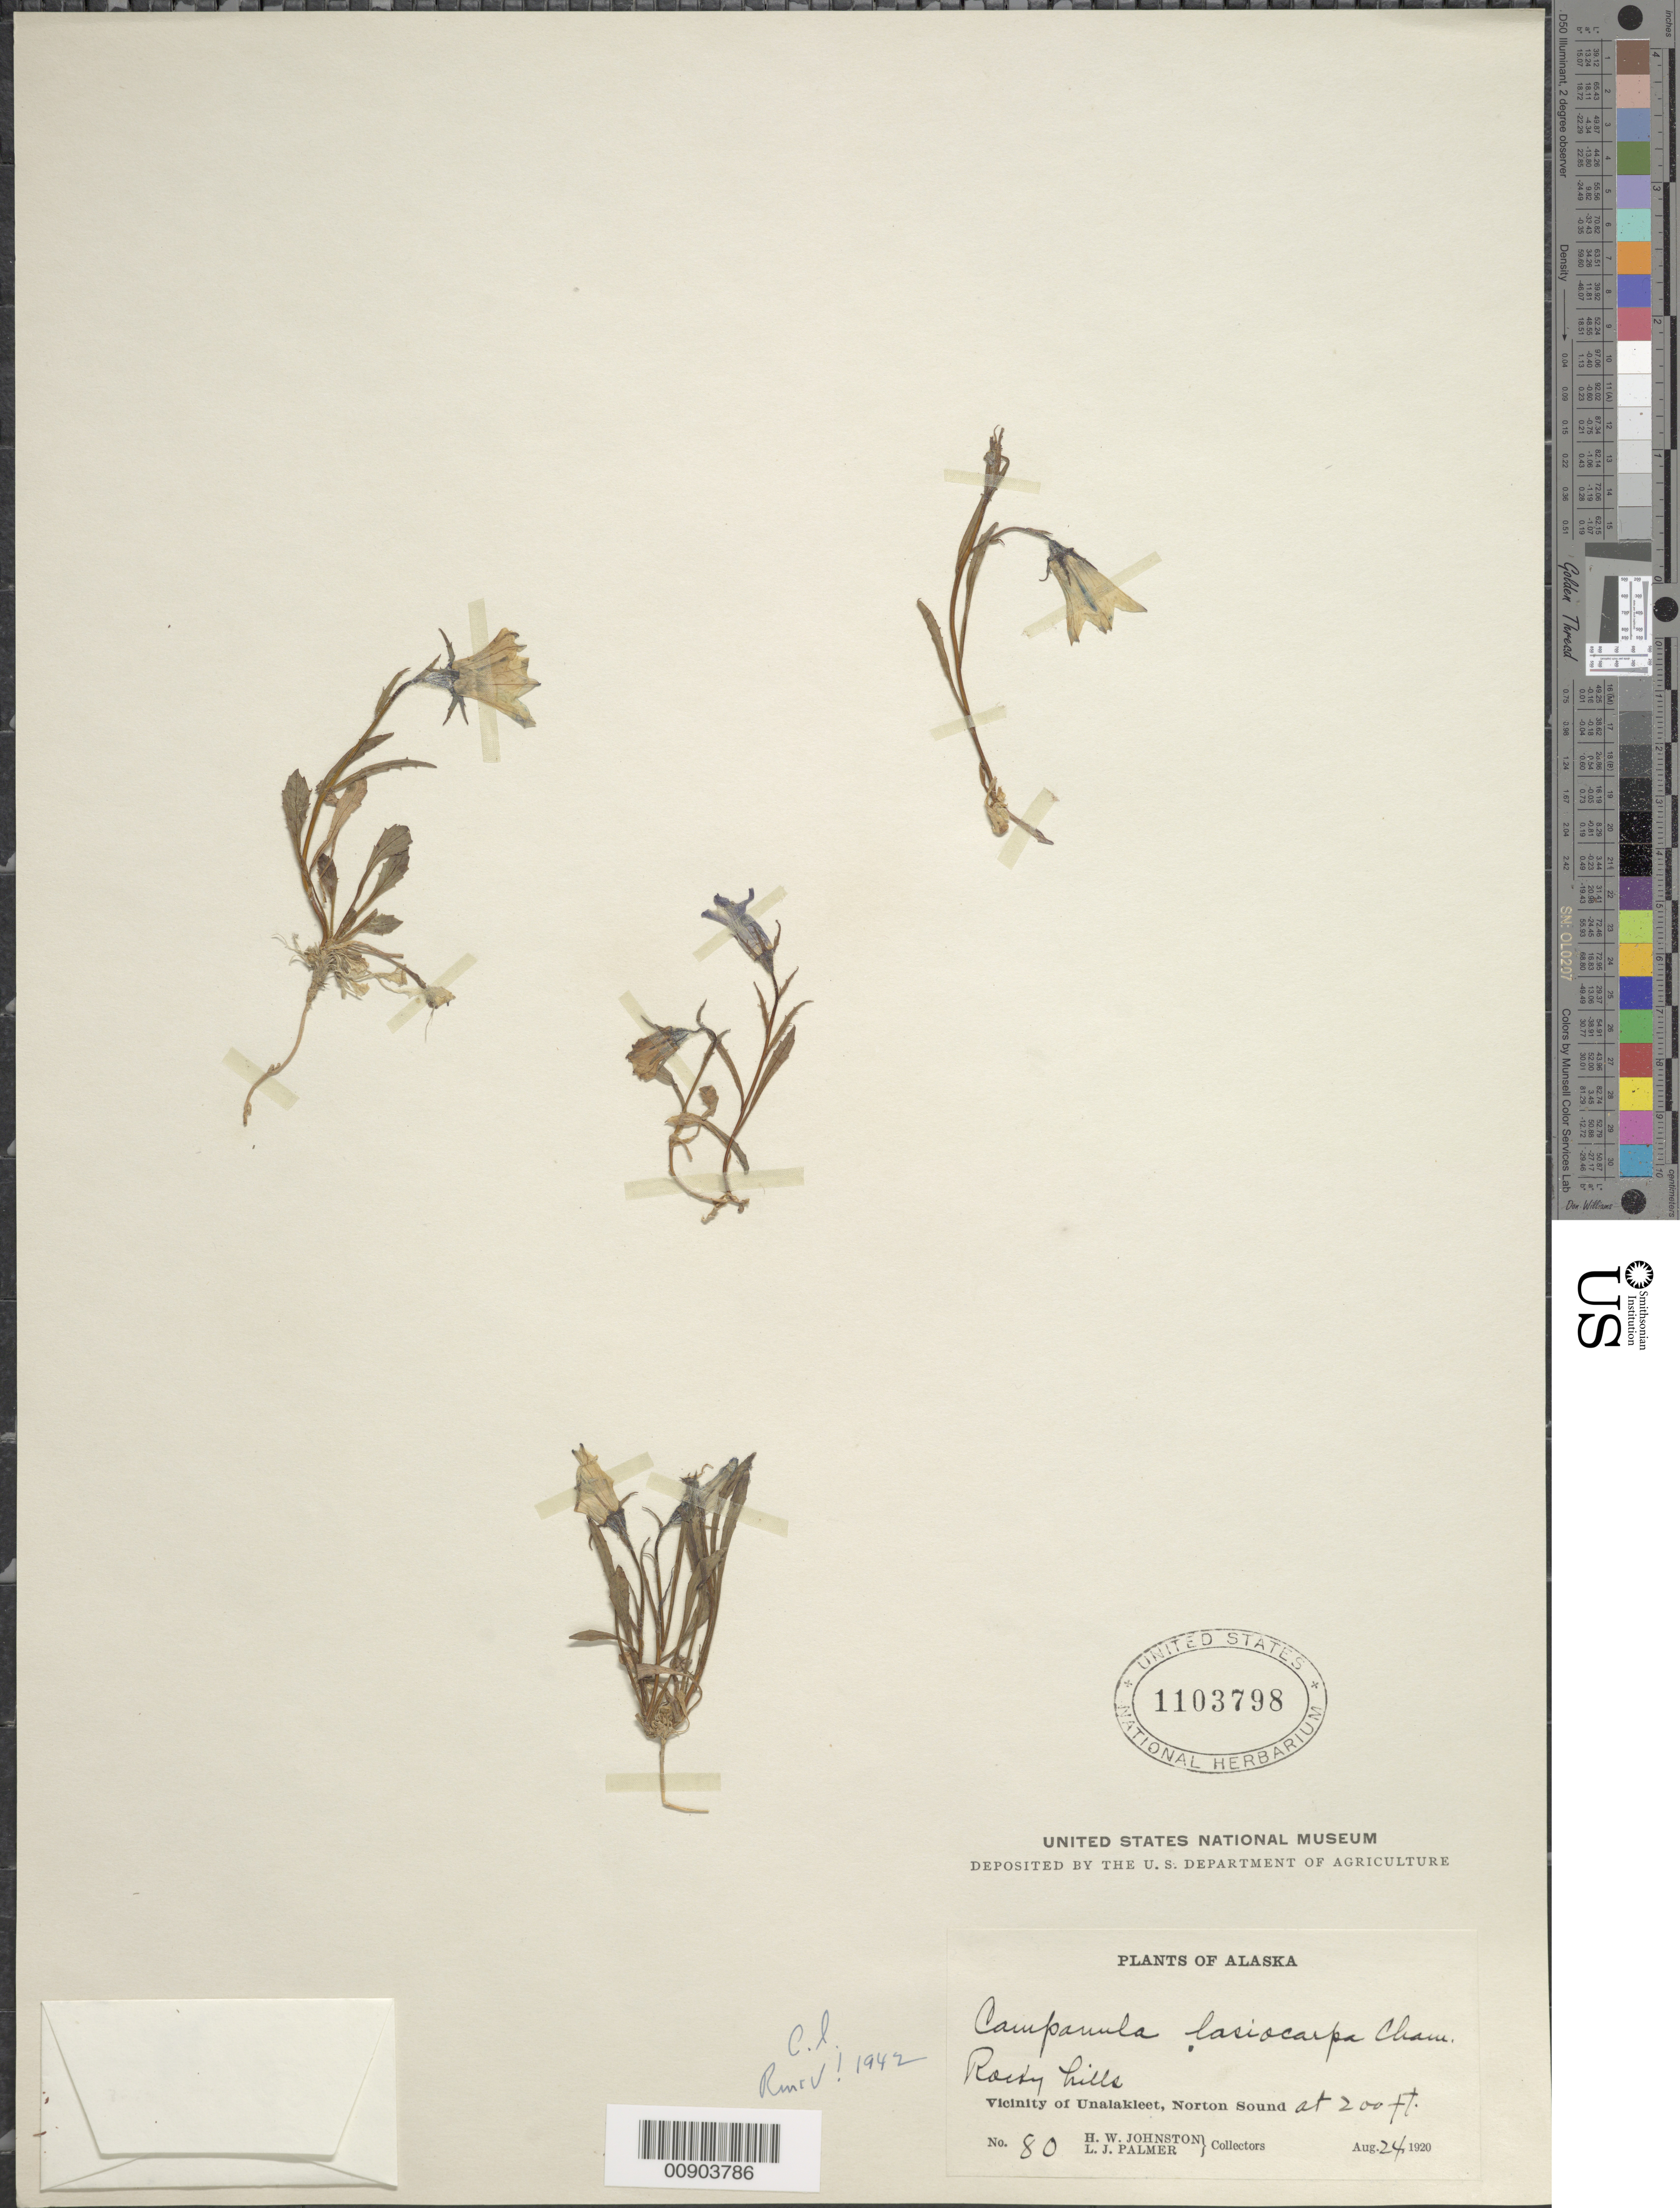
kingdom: Plantae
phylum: Tracheophyta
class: Magnoliopsida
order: Asterales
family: Campanulaceae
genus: Campanula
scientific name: Campanula lasiocarpa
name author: Cham.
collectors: H. W. Johnston & L. J. Palmer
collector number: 80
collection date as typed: Aug. 24, 1920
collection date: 1920-08-24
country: United States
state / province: Alaska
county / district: Nome Census Area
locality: Vicinity of Unalakleet, Norton Sound.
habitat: Rocky hills.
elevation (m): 61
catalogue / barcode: US 1103798